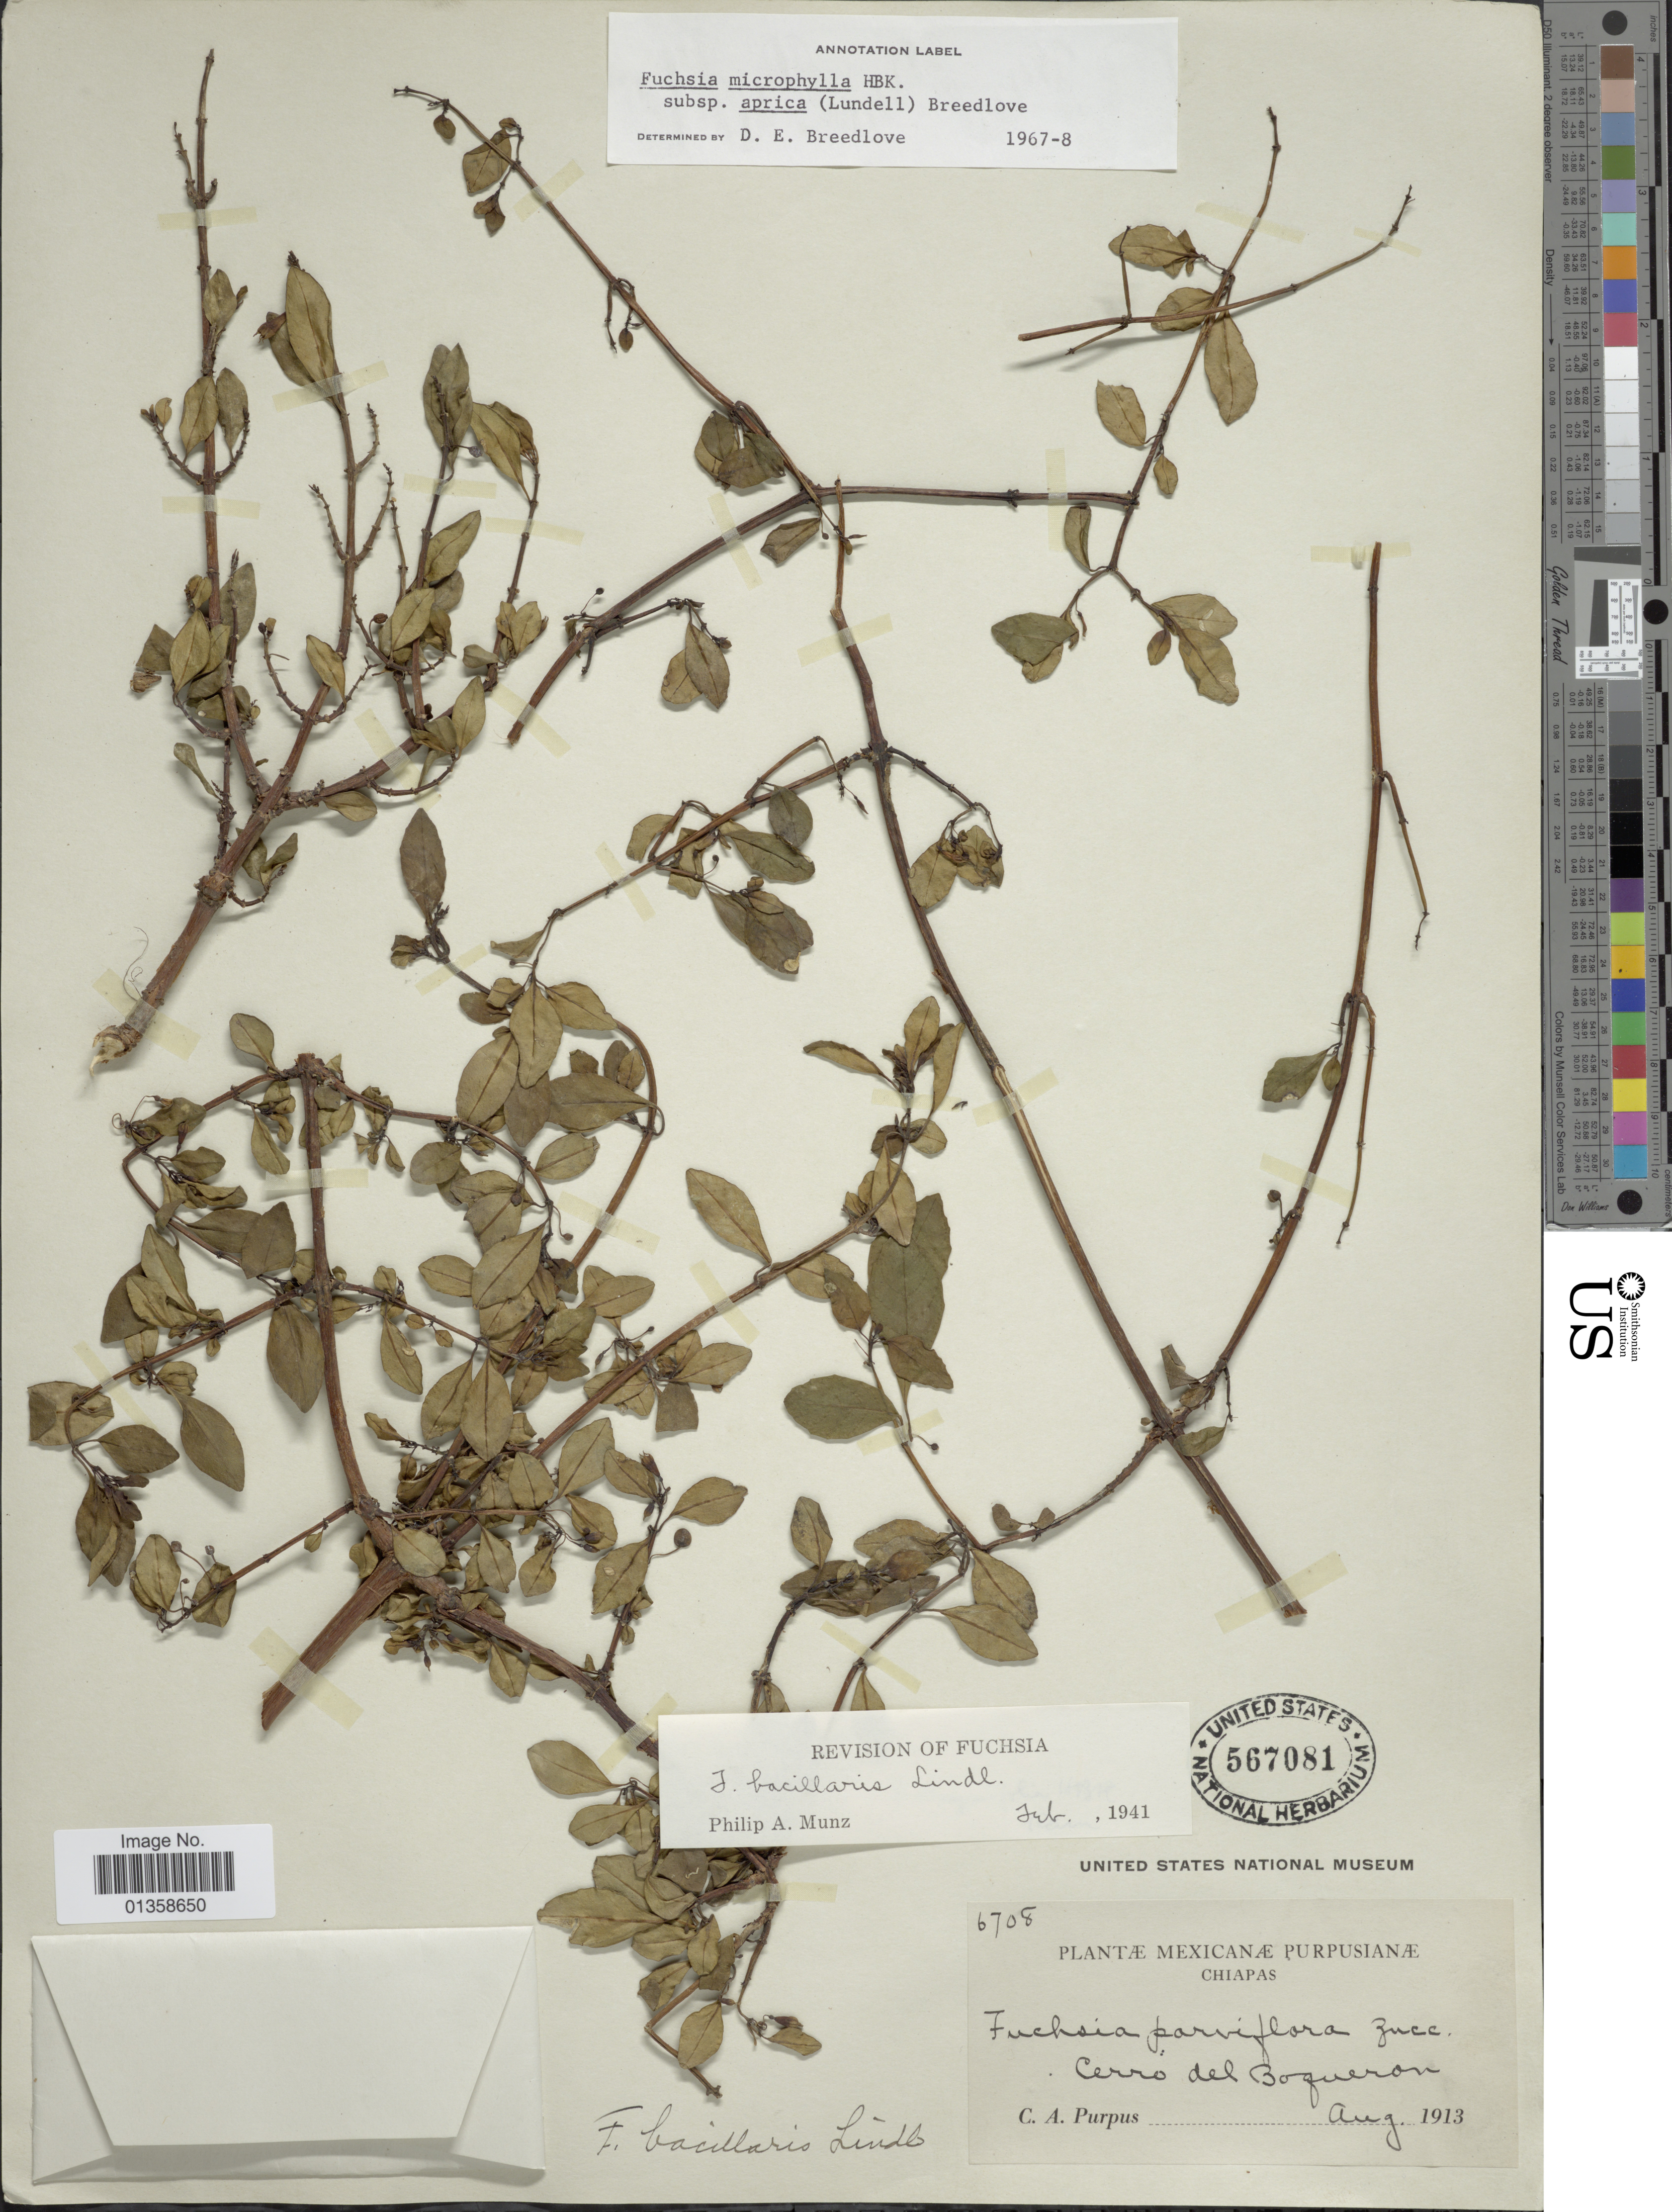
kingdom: Plantae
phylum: Tracheophyta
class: Magnoliopsida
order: Myrtales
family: Onagraceae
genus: Fuchsia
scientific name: Fuchsia microphylla subsp. aprica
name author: (Lundell) Breedlove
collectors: C. A. Purpus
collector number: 6708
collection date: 1913-08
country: Mexico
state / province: Chiapas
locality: Cerro del Boqueron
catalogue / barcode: US 567081